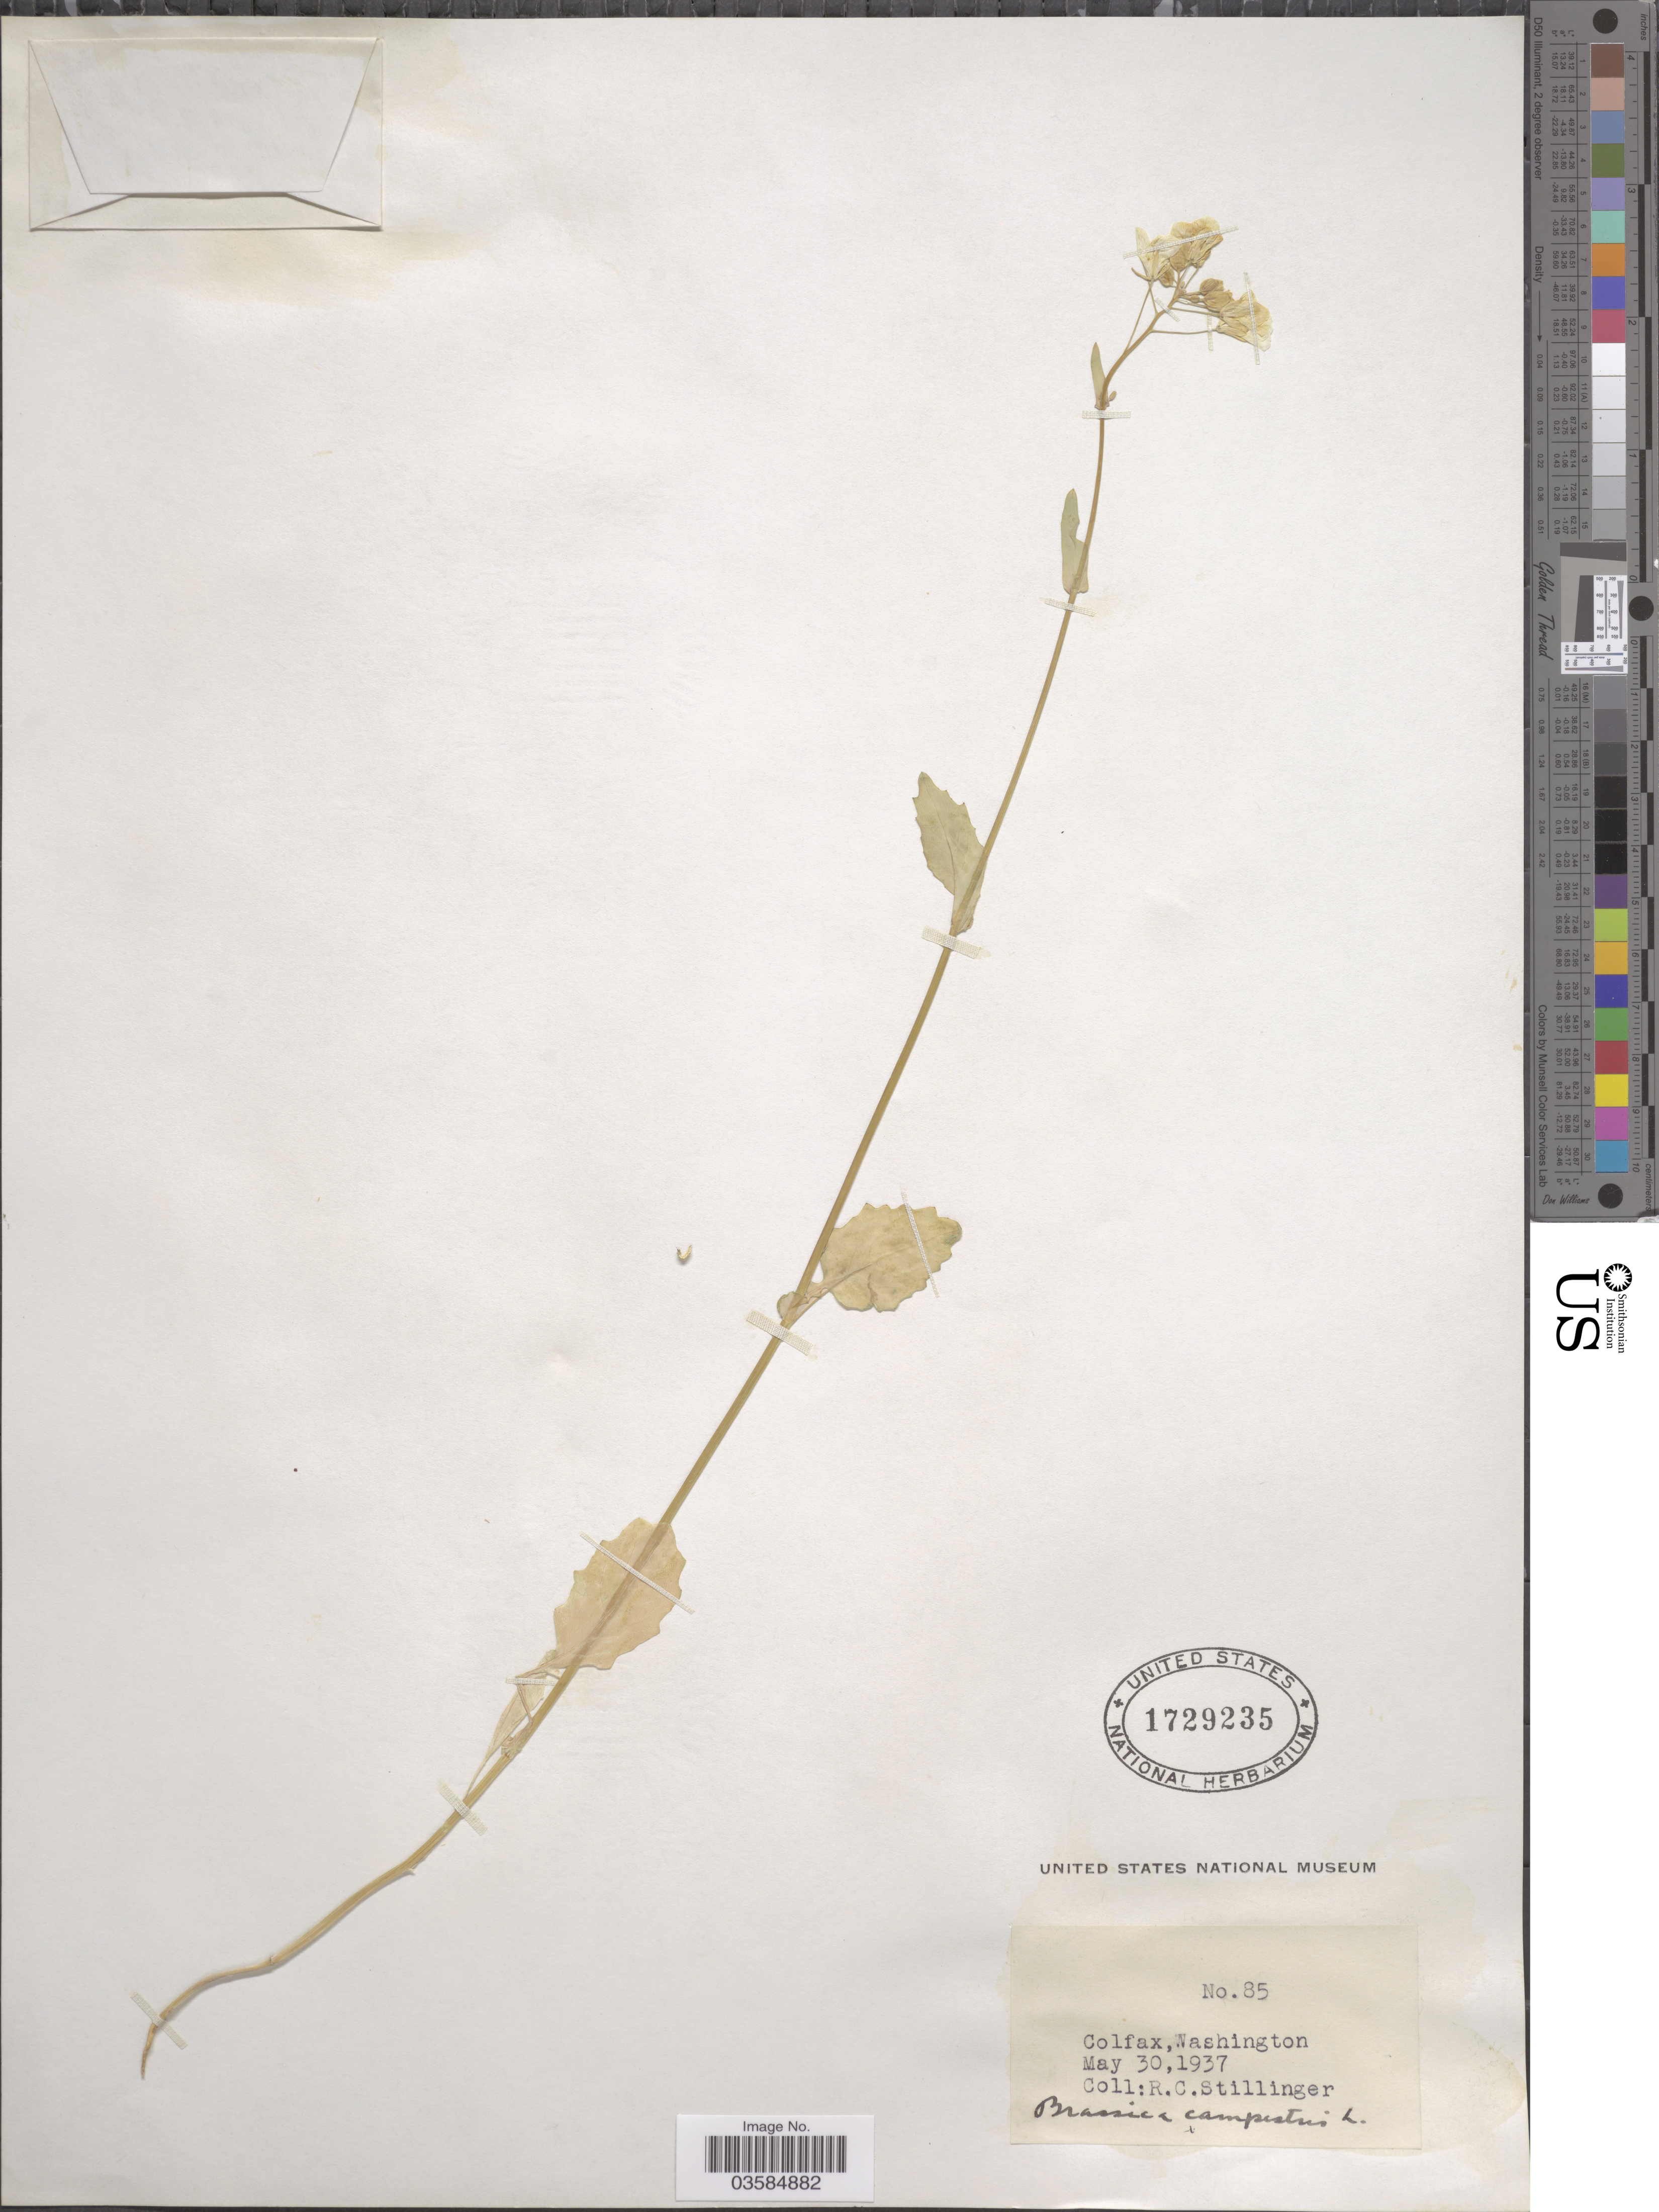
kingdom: Plantae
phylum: Tracheophyta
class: Magnoliopsida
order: Brassicales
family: Brassicaceae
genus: Brassica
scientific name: Brassica campestris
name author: L.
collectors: R. Stillinger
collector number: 85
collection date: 1937-05-30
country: United States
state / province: Washington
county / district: Whitman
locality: Colfax.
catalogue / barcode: US 1729235